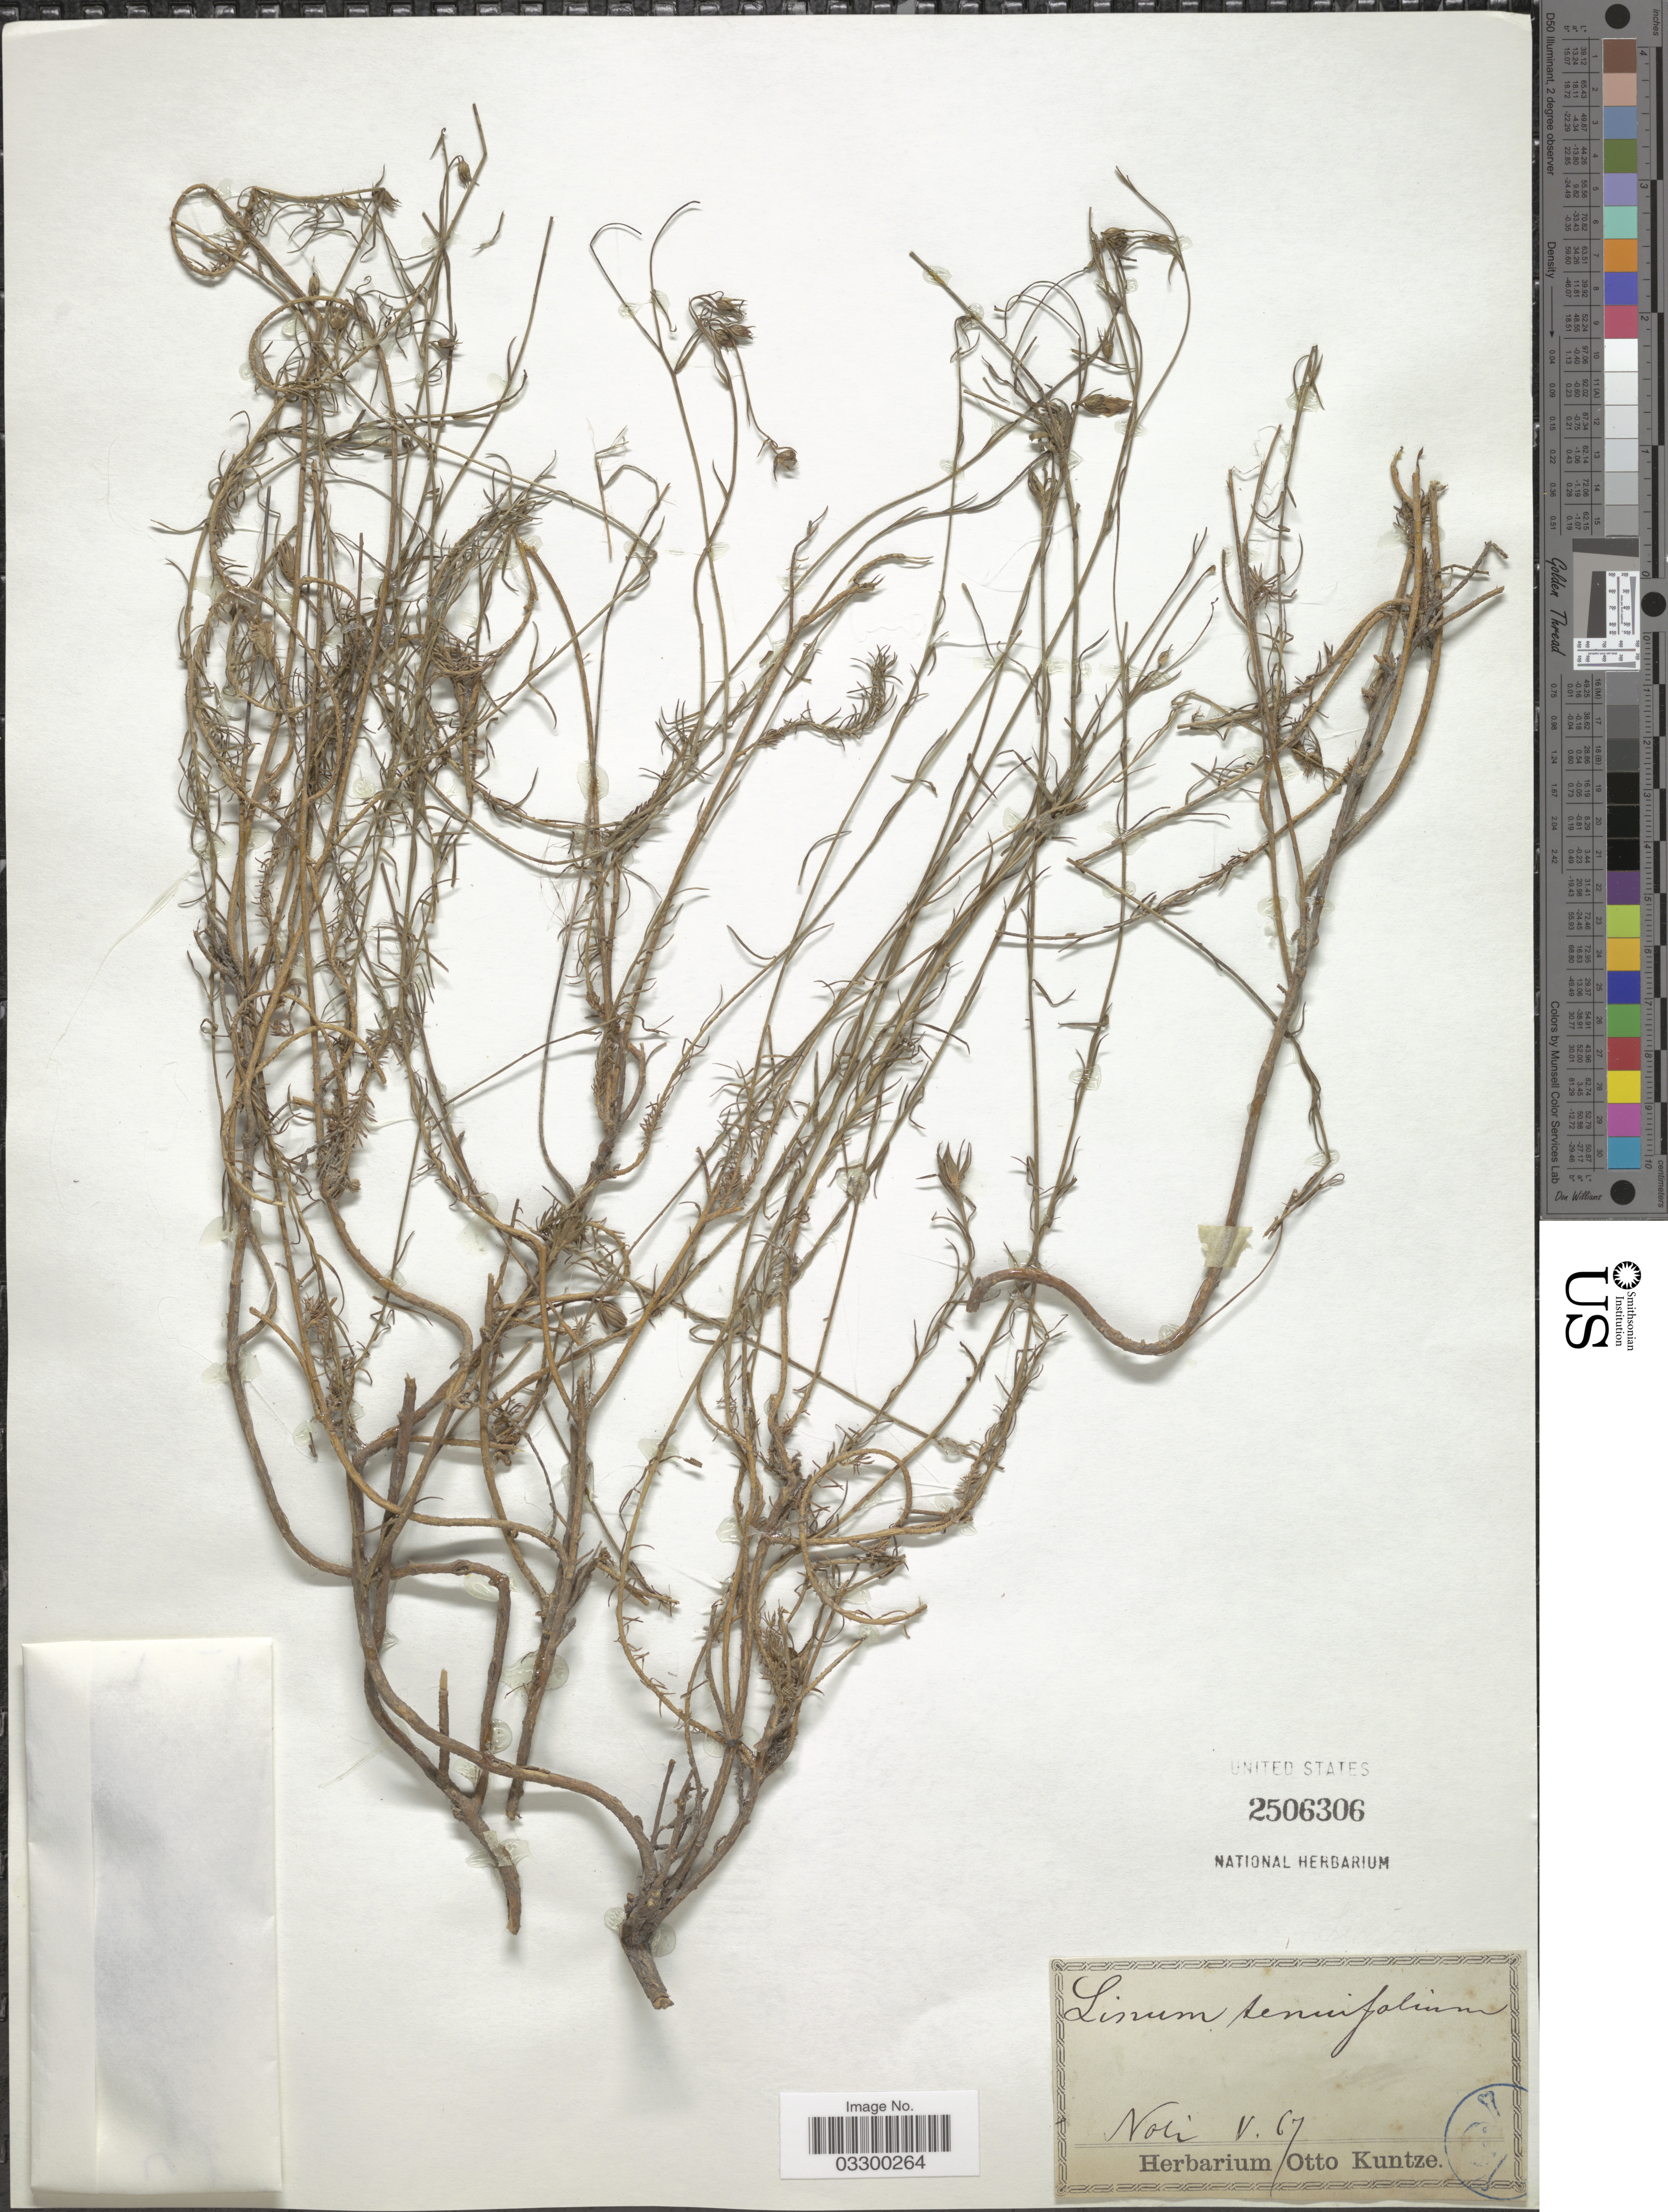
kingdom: Plantae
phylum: Tracheophyta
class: Magnoliopsida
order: Malpighiales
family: Linaceae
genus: Linum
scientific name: Linum tenuifolium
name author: L.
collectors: ex herb. Otto Kuntze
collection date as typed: Transcribed d/m/y: /5/67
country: Italy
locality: Noli.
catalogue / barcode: US 2506306